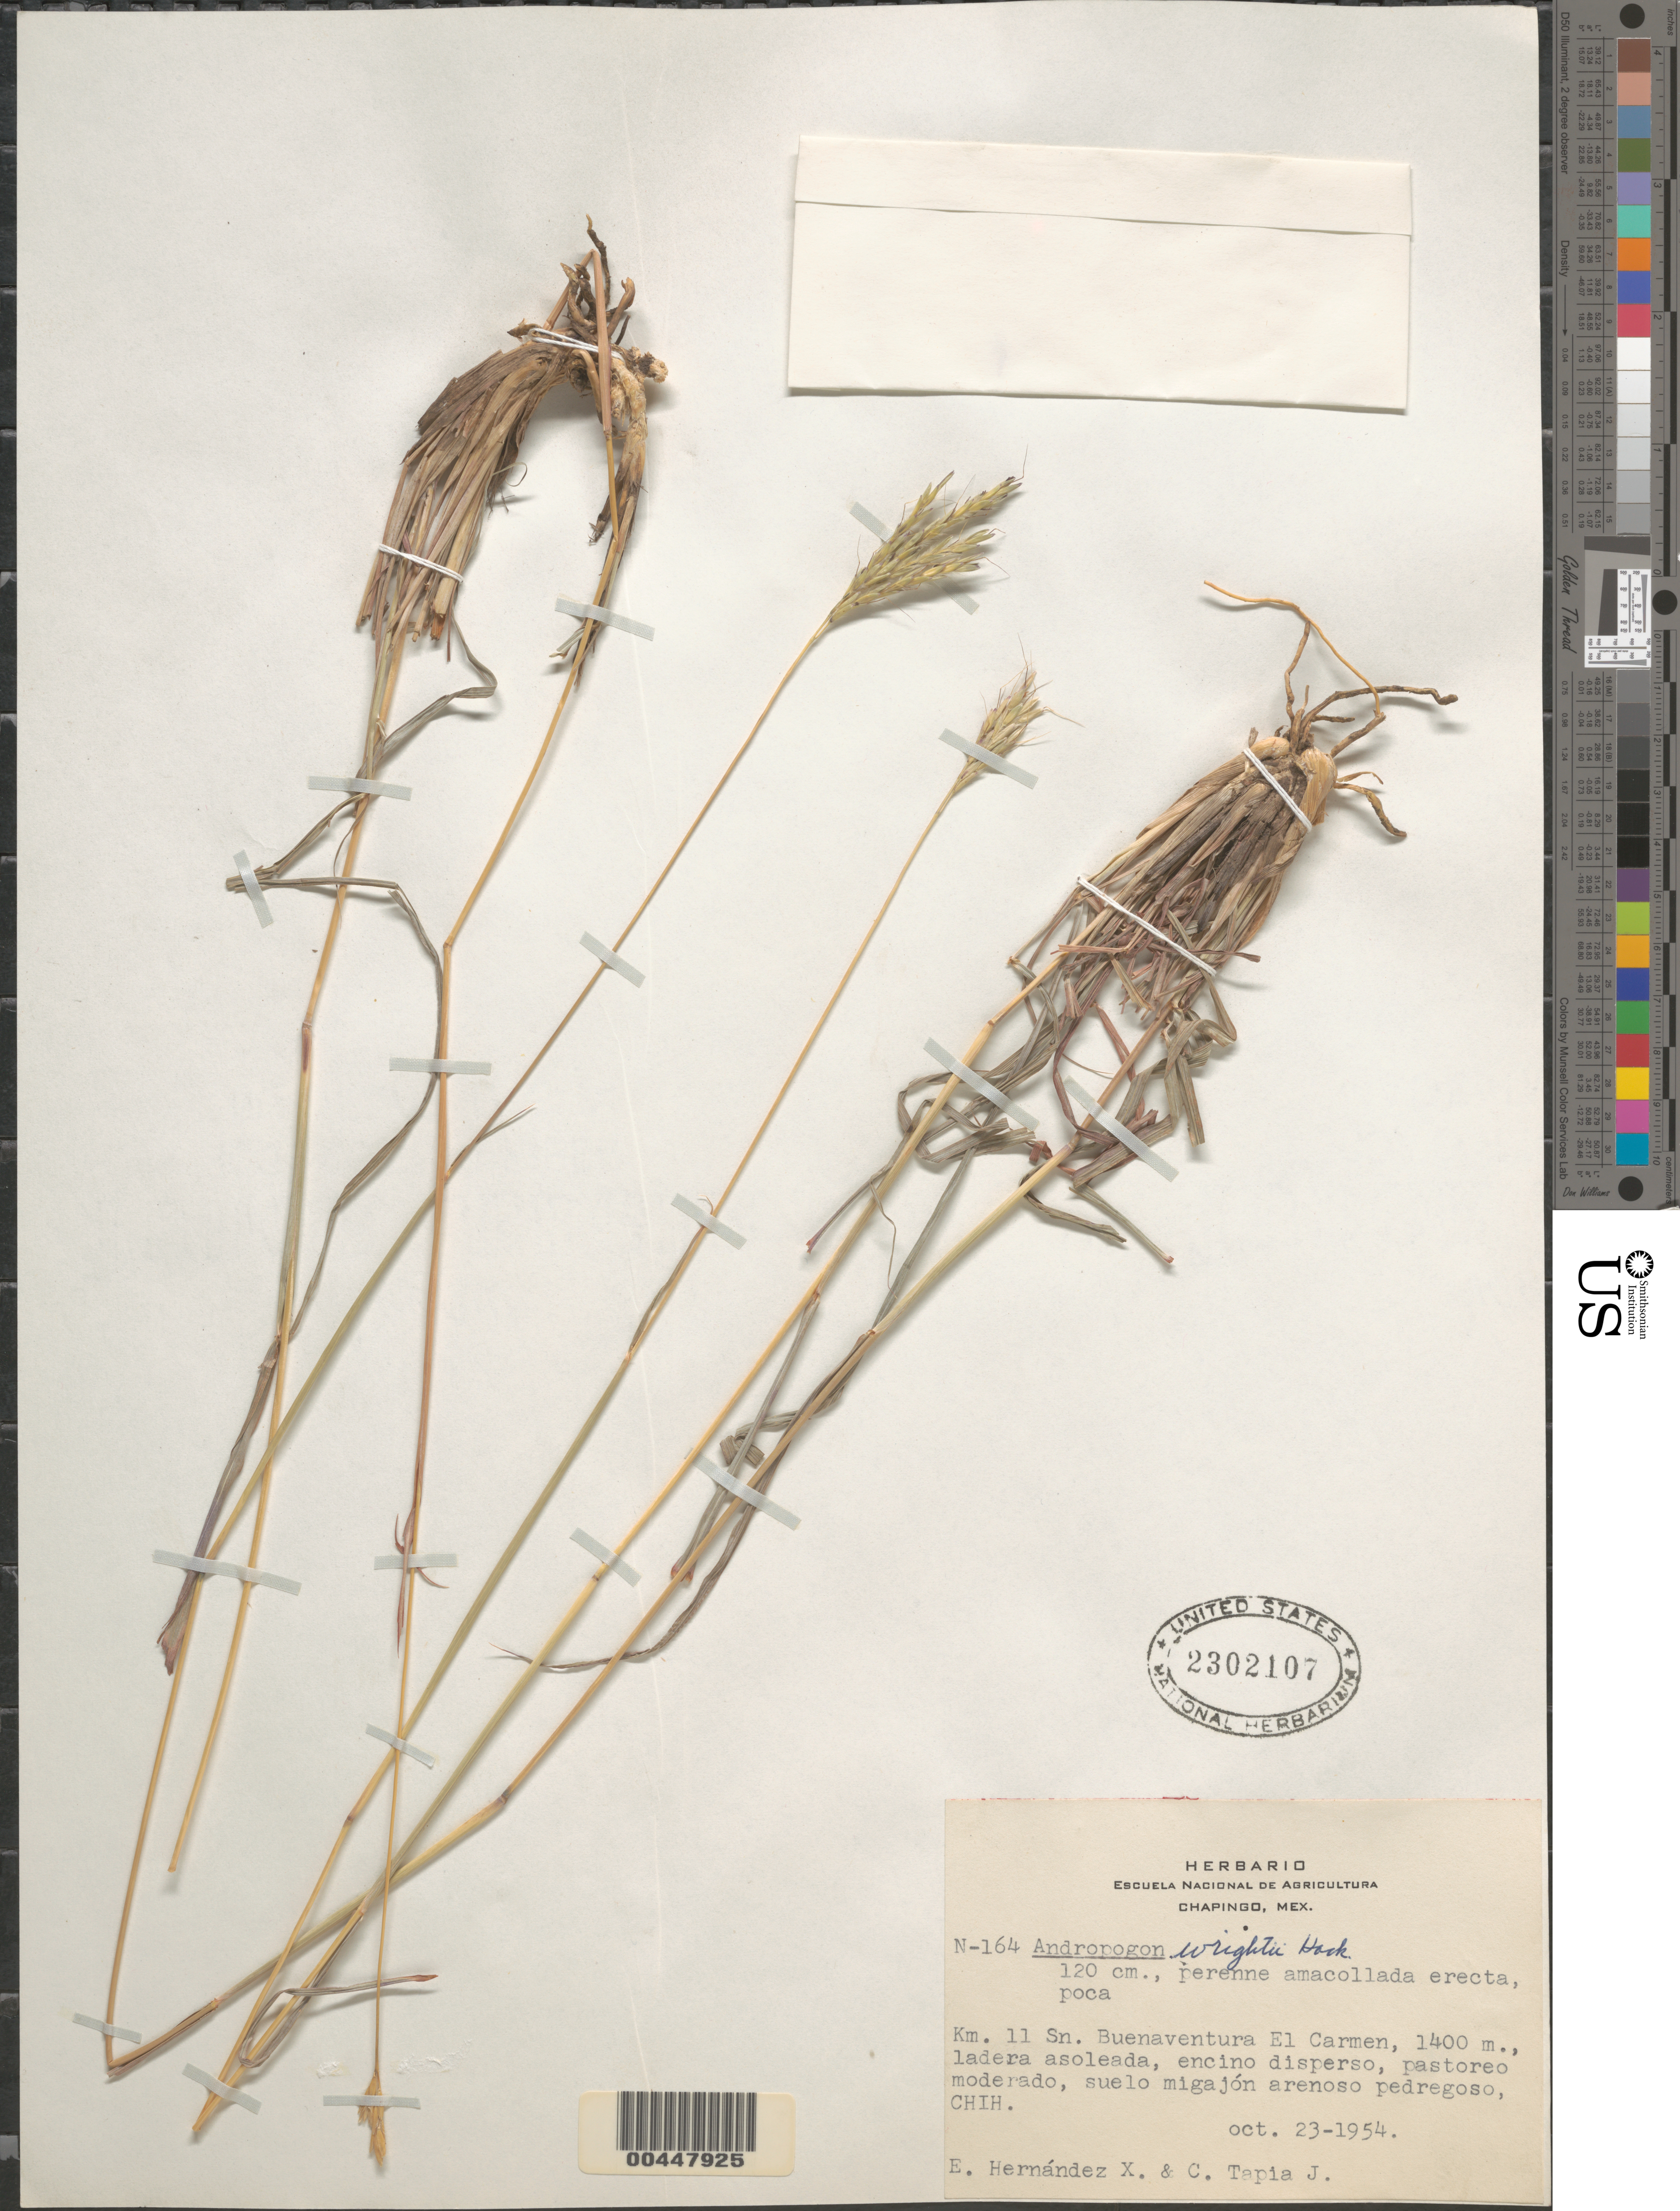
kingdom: Plantae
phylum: Tracheophyta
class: Liliopsida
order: Poales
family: Poaceae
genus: Andropogon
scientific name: Andropogon wrightii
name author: Hack.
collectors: E. I. Hernández-X. & C. Tapia-J.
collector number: N-164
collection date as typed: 23 Oct 1954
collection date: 1954-10-23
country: Mexico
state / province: Chihuahua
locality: km 11 S Buenaventura El Carmen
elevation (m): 1400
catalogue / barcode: US 2302107